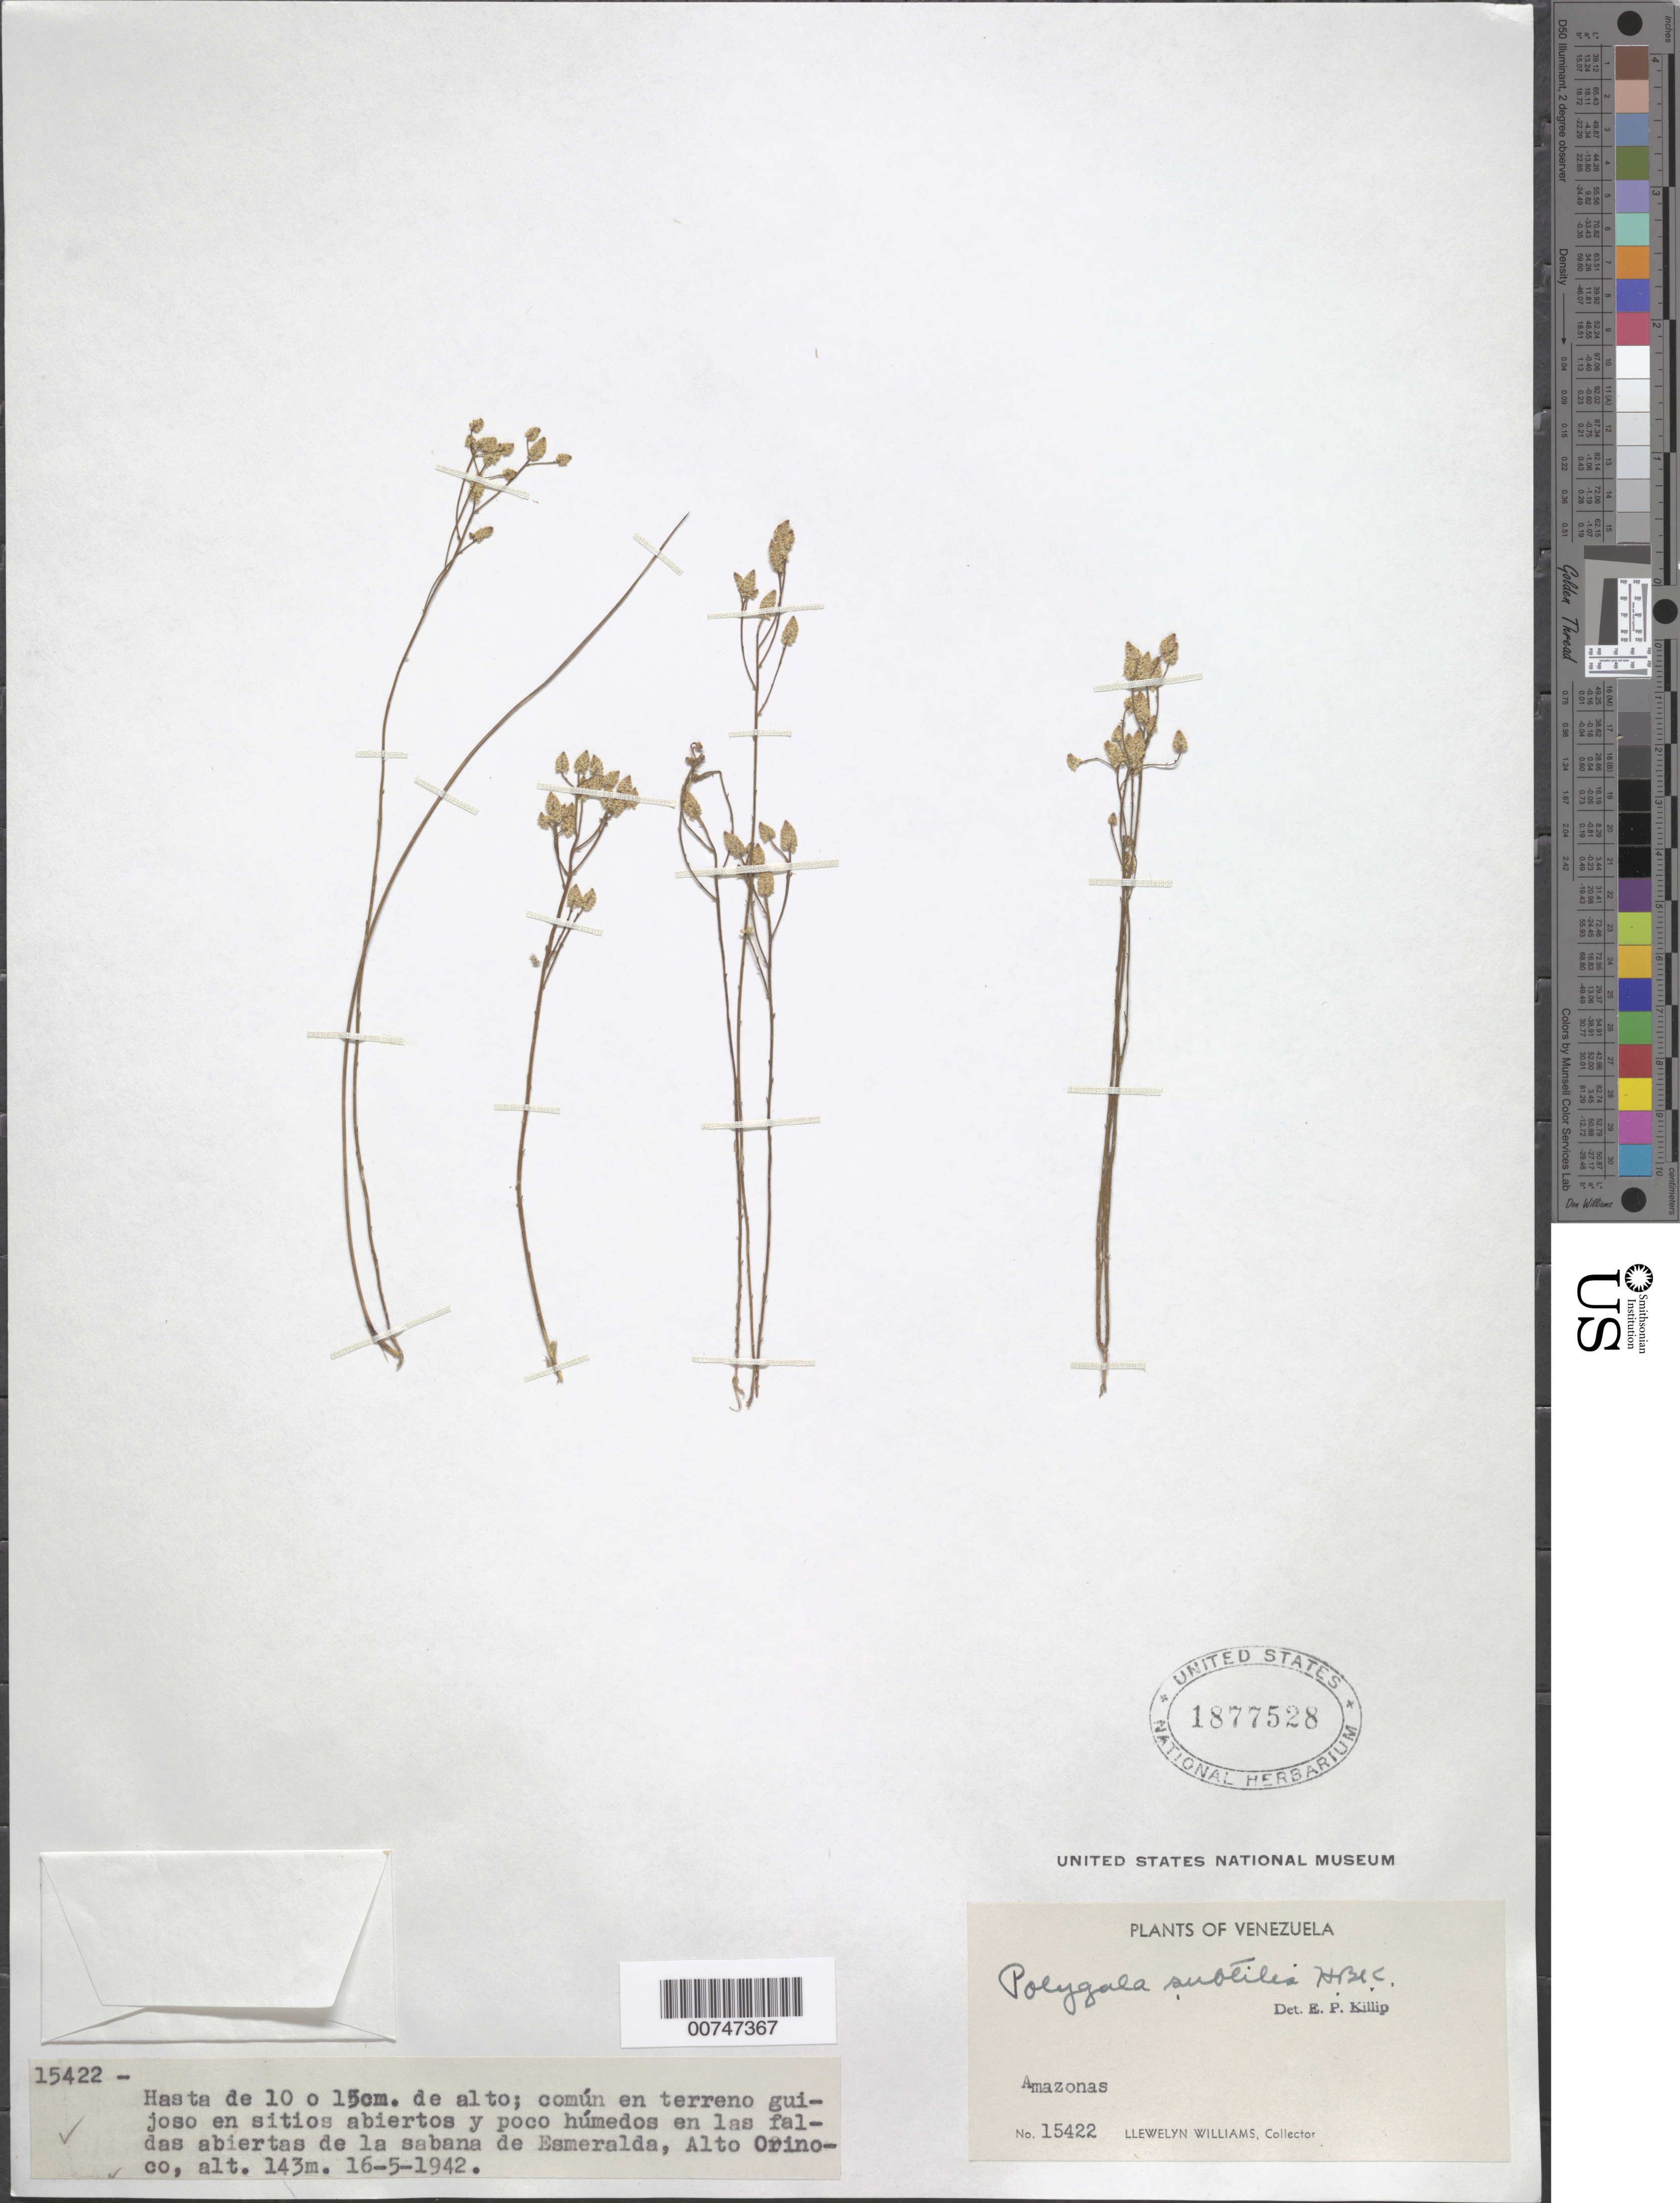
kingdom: Plantae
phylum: Tracheophyta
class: Magnoliopsida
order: Fabales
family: Polygalaceae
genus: Polygala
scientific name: Polygala subtilis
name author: Kunth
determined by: Killip, Ellsworth P.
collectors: Ll. Williams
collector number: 15422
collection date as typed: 16-May-42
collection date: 1942-05-16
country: Venezuela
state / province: Amazonas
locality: Esmeralda, Alto Orinoco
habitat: Terreno guijoso ensitios abiertos y poco humedos en las faldas abiertas de la sabana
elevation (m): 143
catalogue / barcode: US 1877528